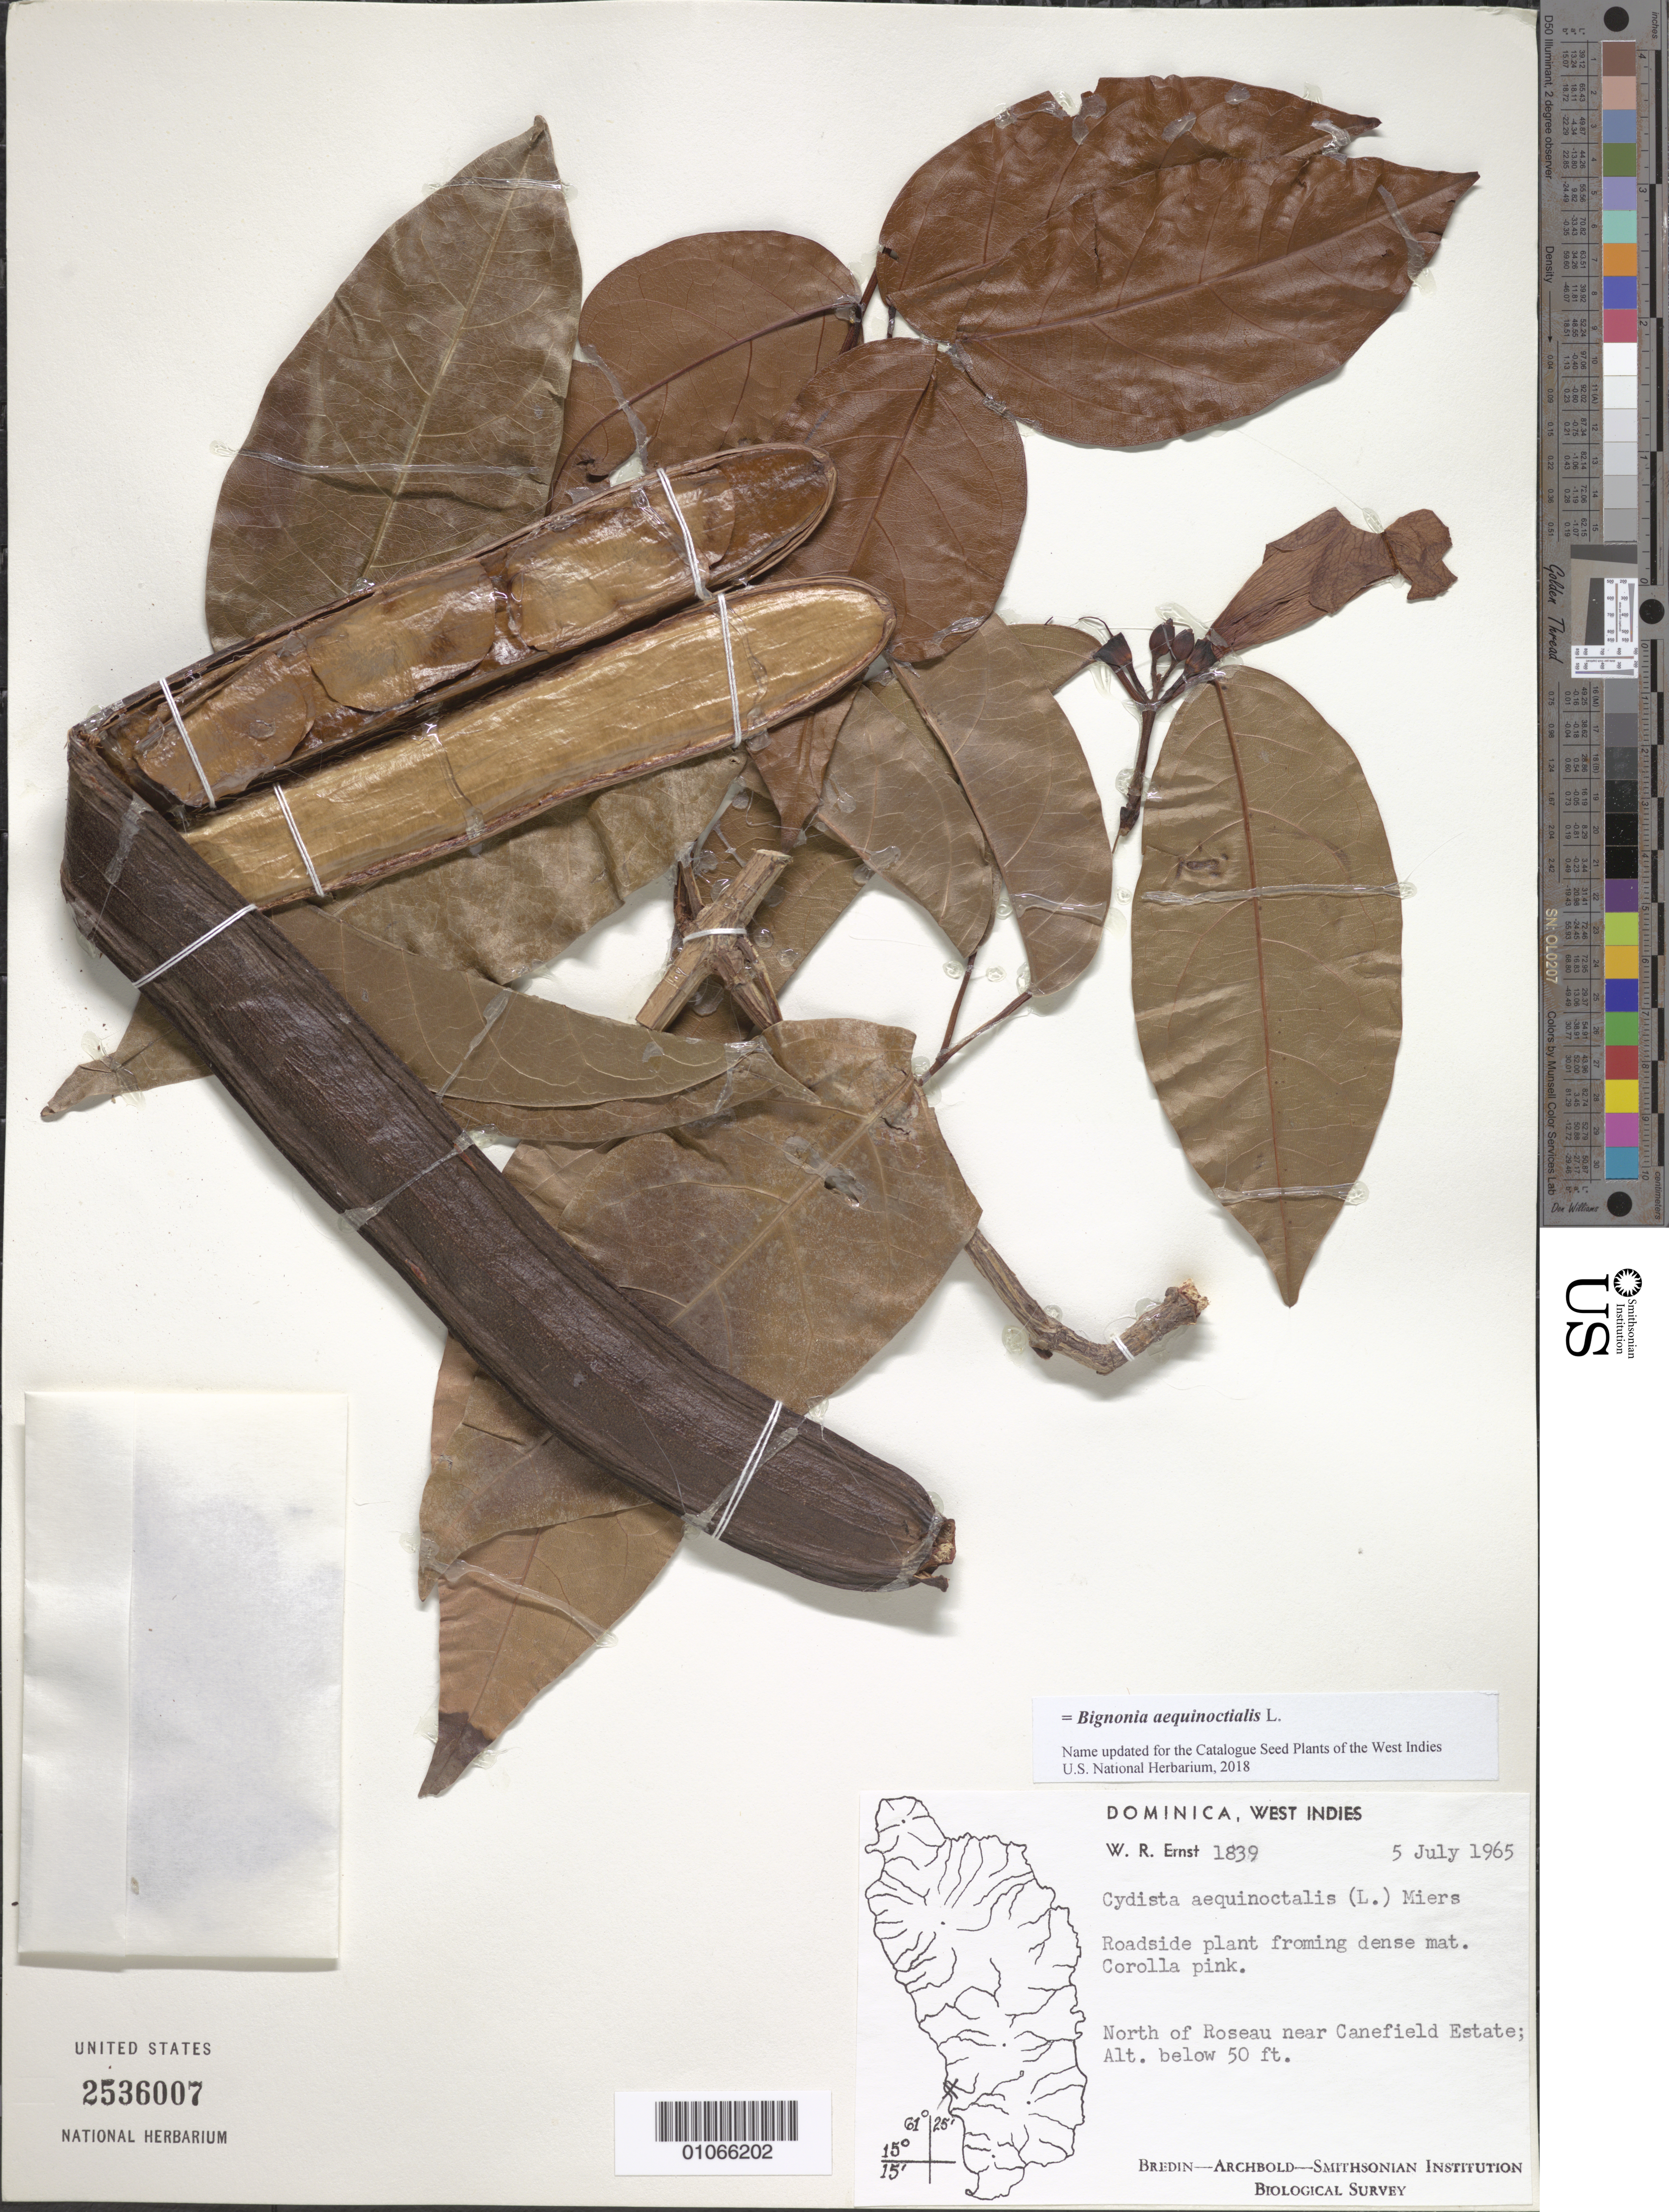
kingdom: Plantae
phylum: Tracheophyta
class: Magnoliopsida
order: Lamiales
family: Bignoniaceae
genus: Bignonia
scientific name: Bignonia aequinoctialis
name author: L.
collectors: W. R. Ernst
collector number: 1839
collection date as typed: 05 Jul 1965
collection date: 1965-07-05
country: Dominica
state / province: St. George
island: Dominica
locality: North of Roseau near Canefield Estate, roadside plant.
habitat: Roadside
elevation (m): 0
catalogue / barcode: US 2536007